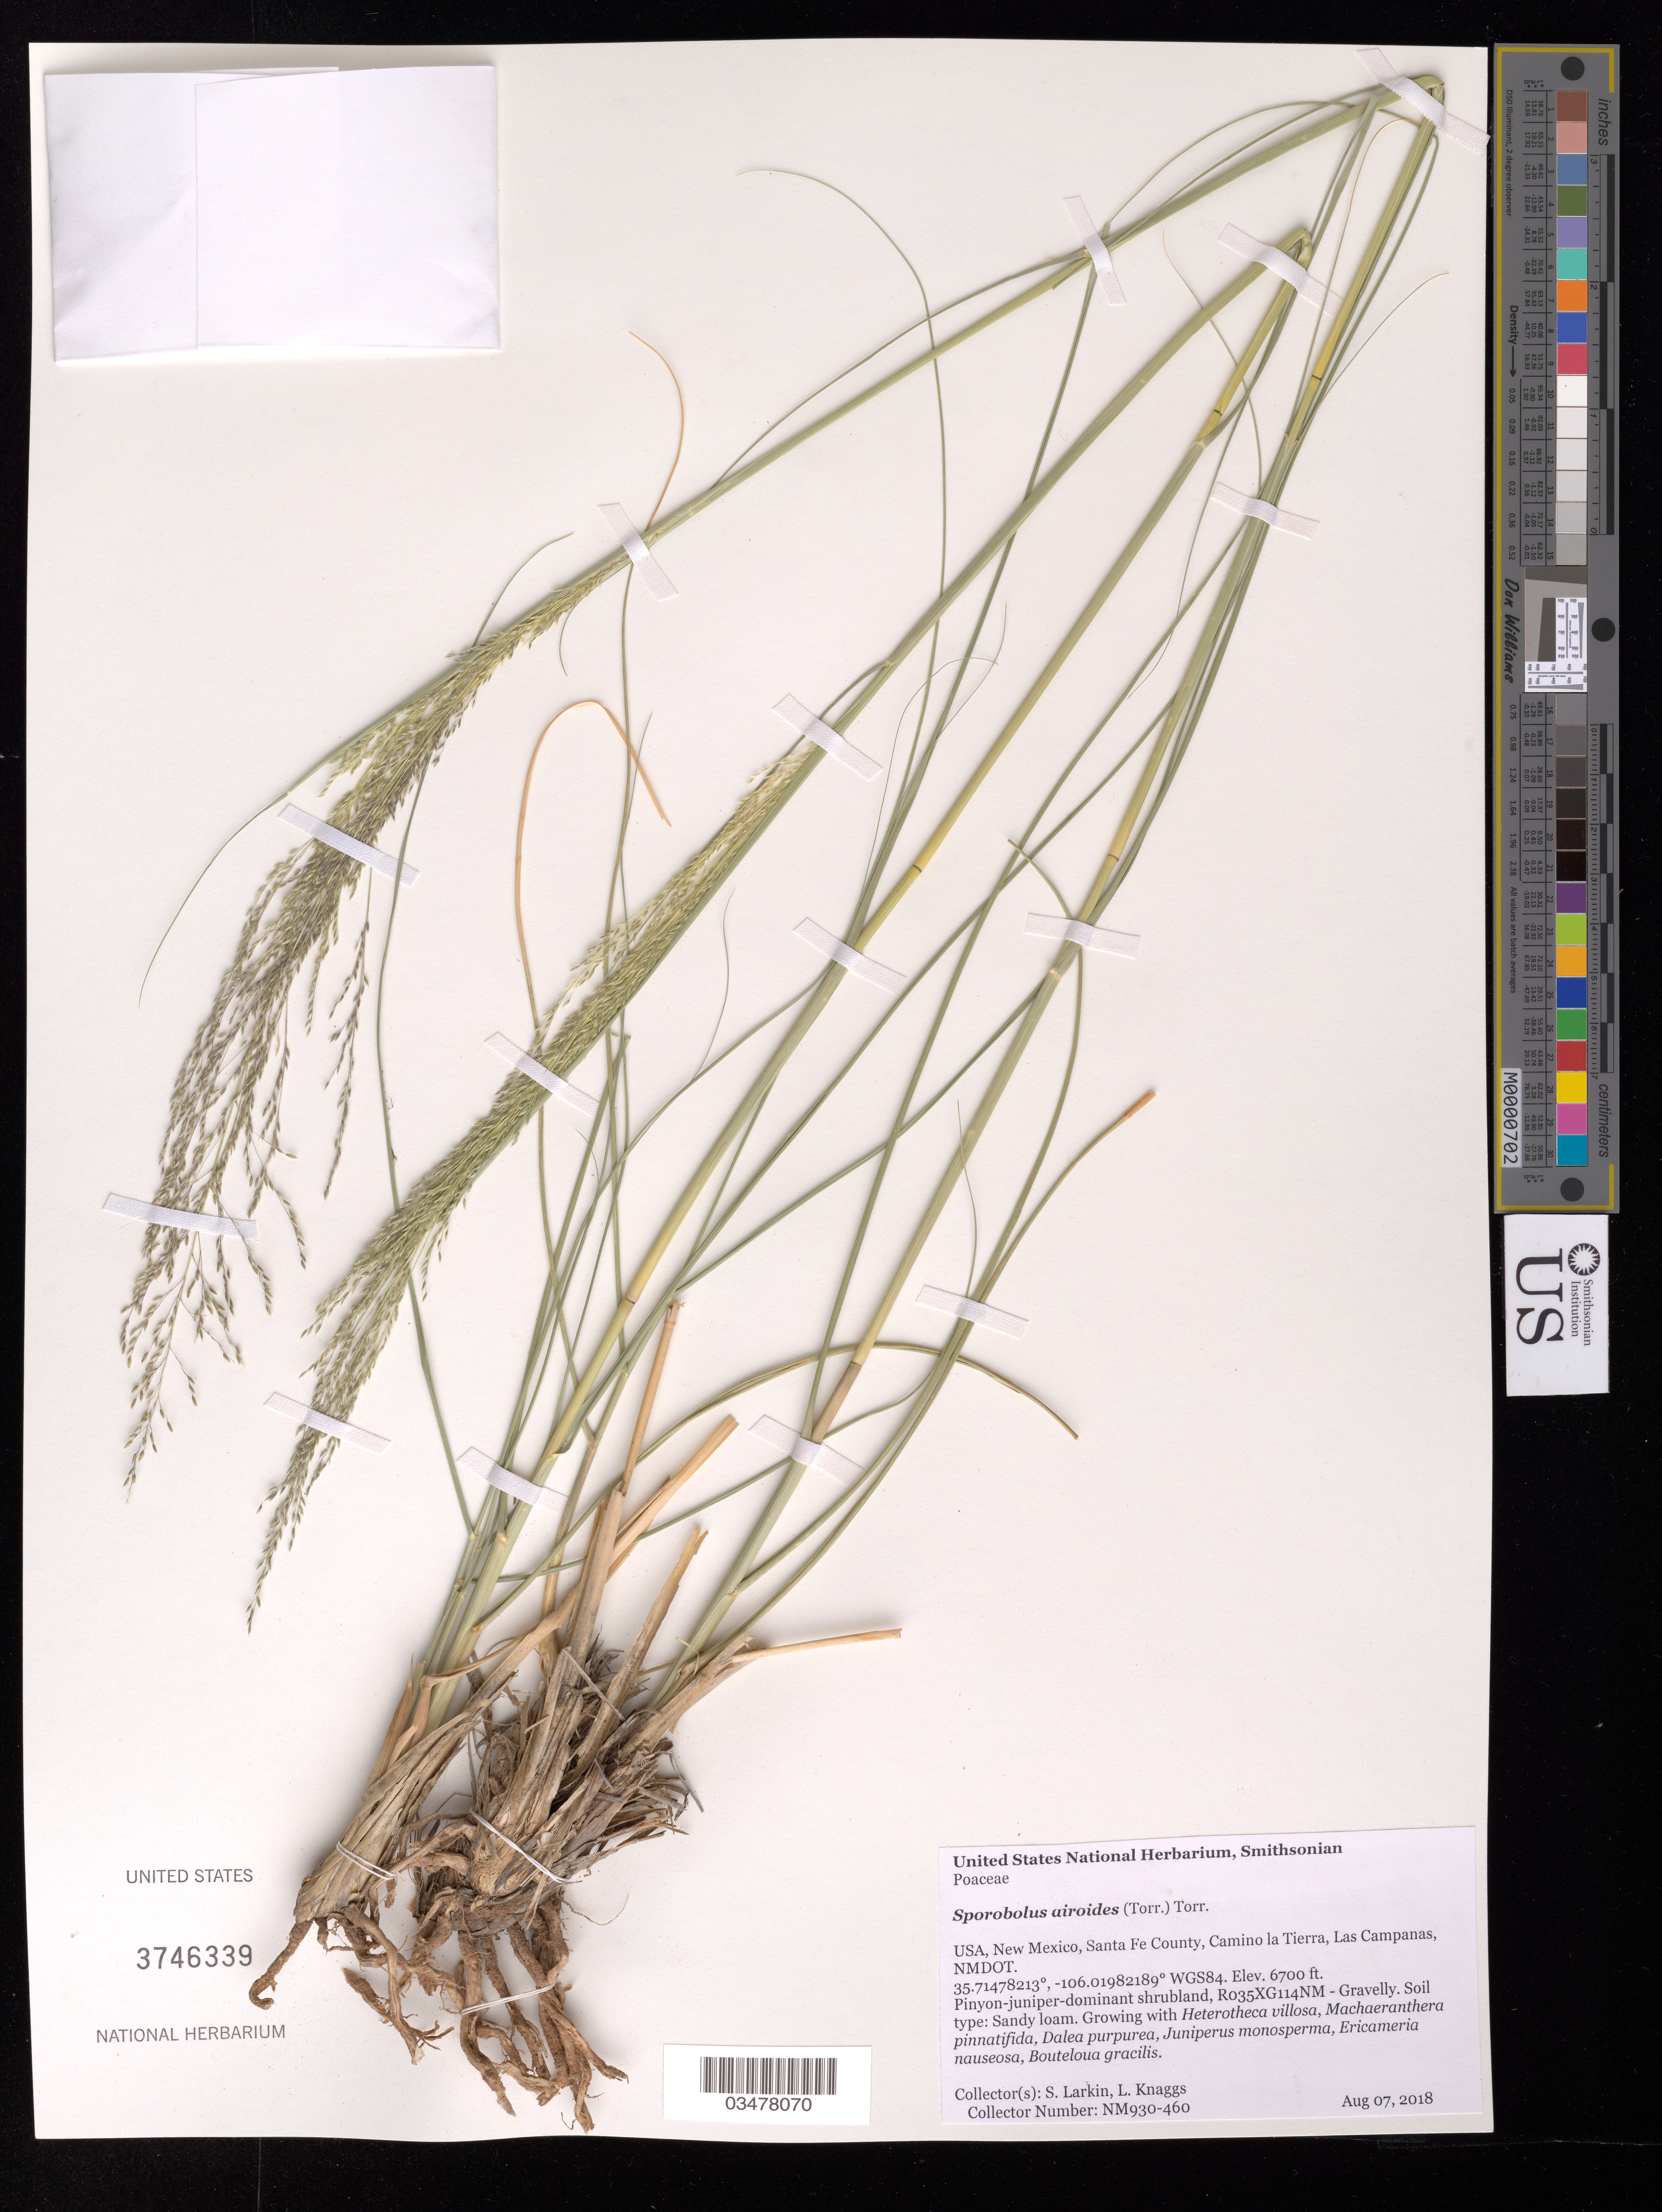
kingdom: Plantae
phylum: Tracheophyta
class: Liliopsida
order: Poales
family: Poaceae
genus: Sporobolus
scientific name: Sporobolus airoides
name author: (Torr.) Torr.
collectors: S. Larkin & L. Knaggs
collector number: NM930-460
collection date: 2018-08-07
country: United States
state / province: New Mexico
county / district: Santa Fe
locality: Las Campanas, Camino La Tierra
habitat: R035XG114NM - Gravelly. Sandy loam. With Heterotheca villosa, Dalea purpurea, Juniperus monosperma, Ericameria nauseosa, etc.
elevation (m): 2042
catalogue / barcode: US 3746339